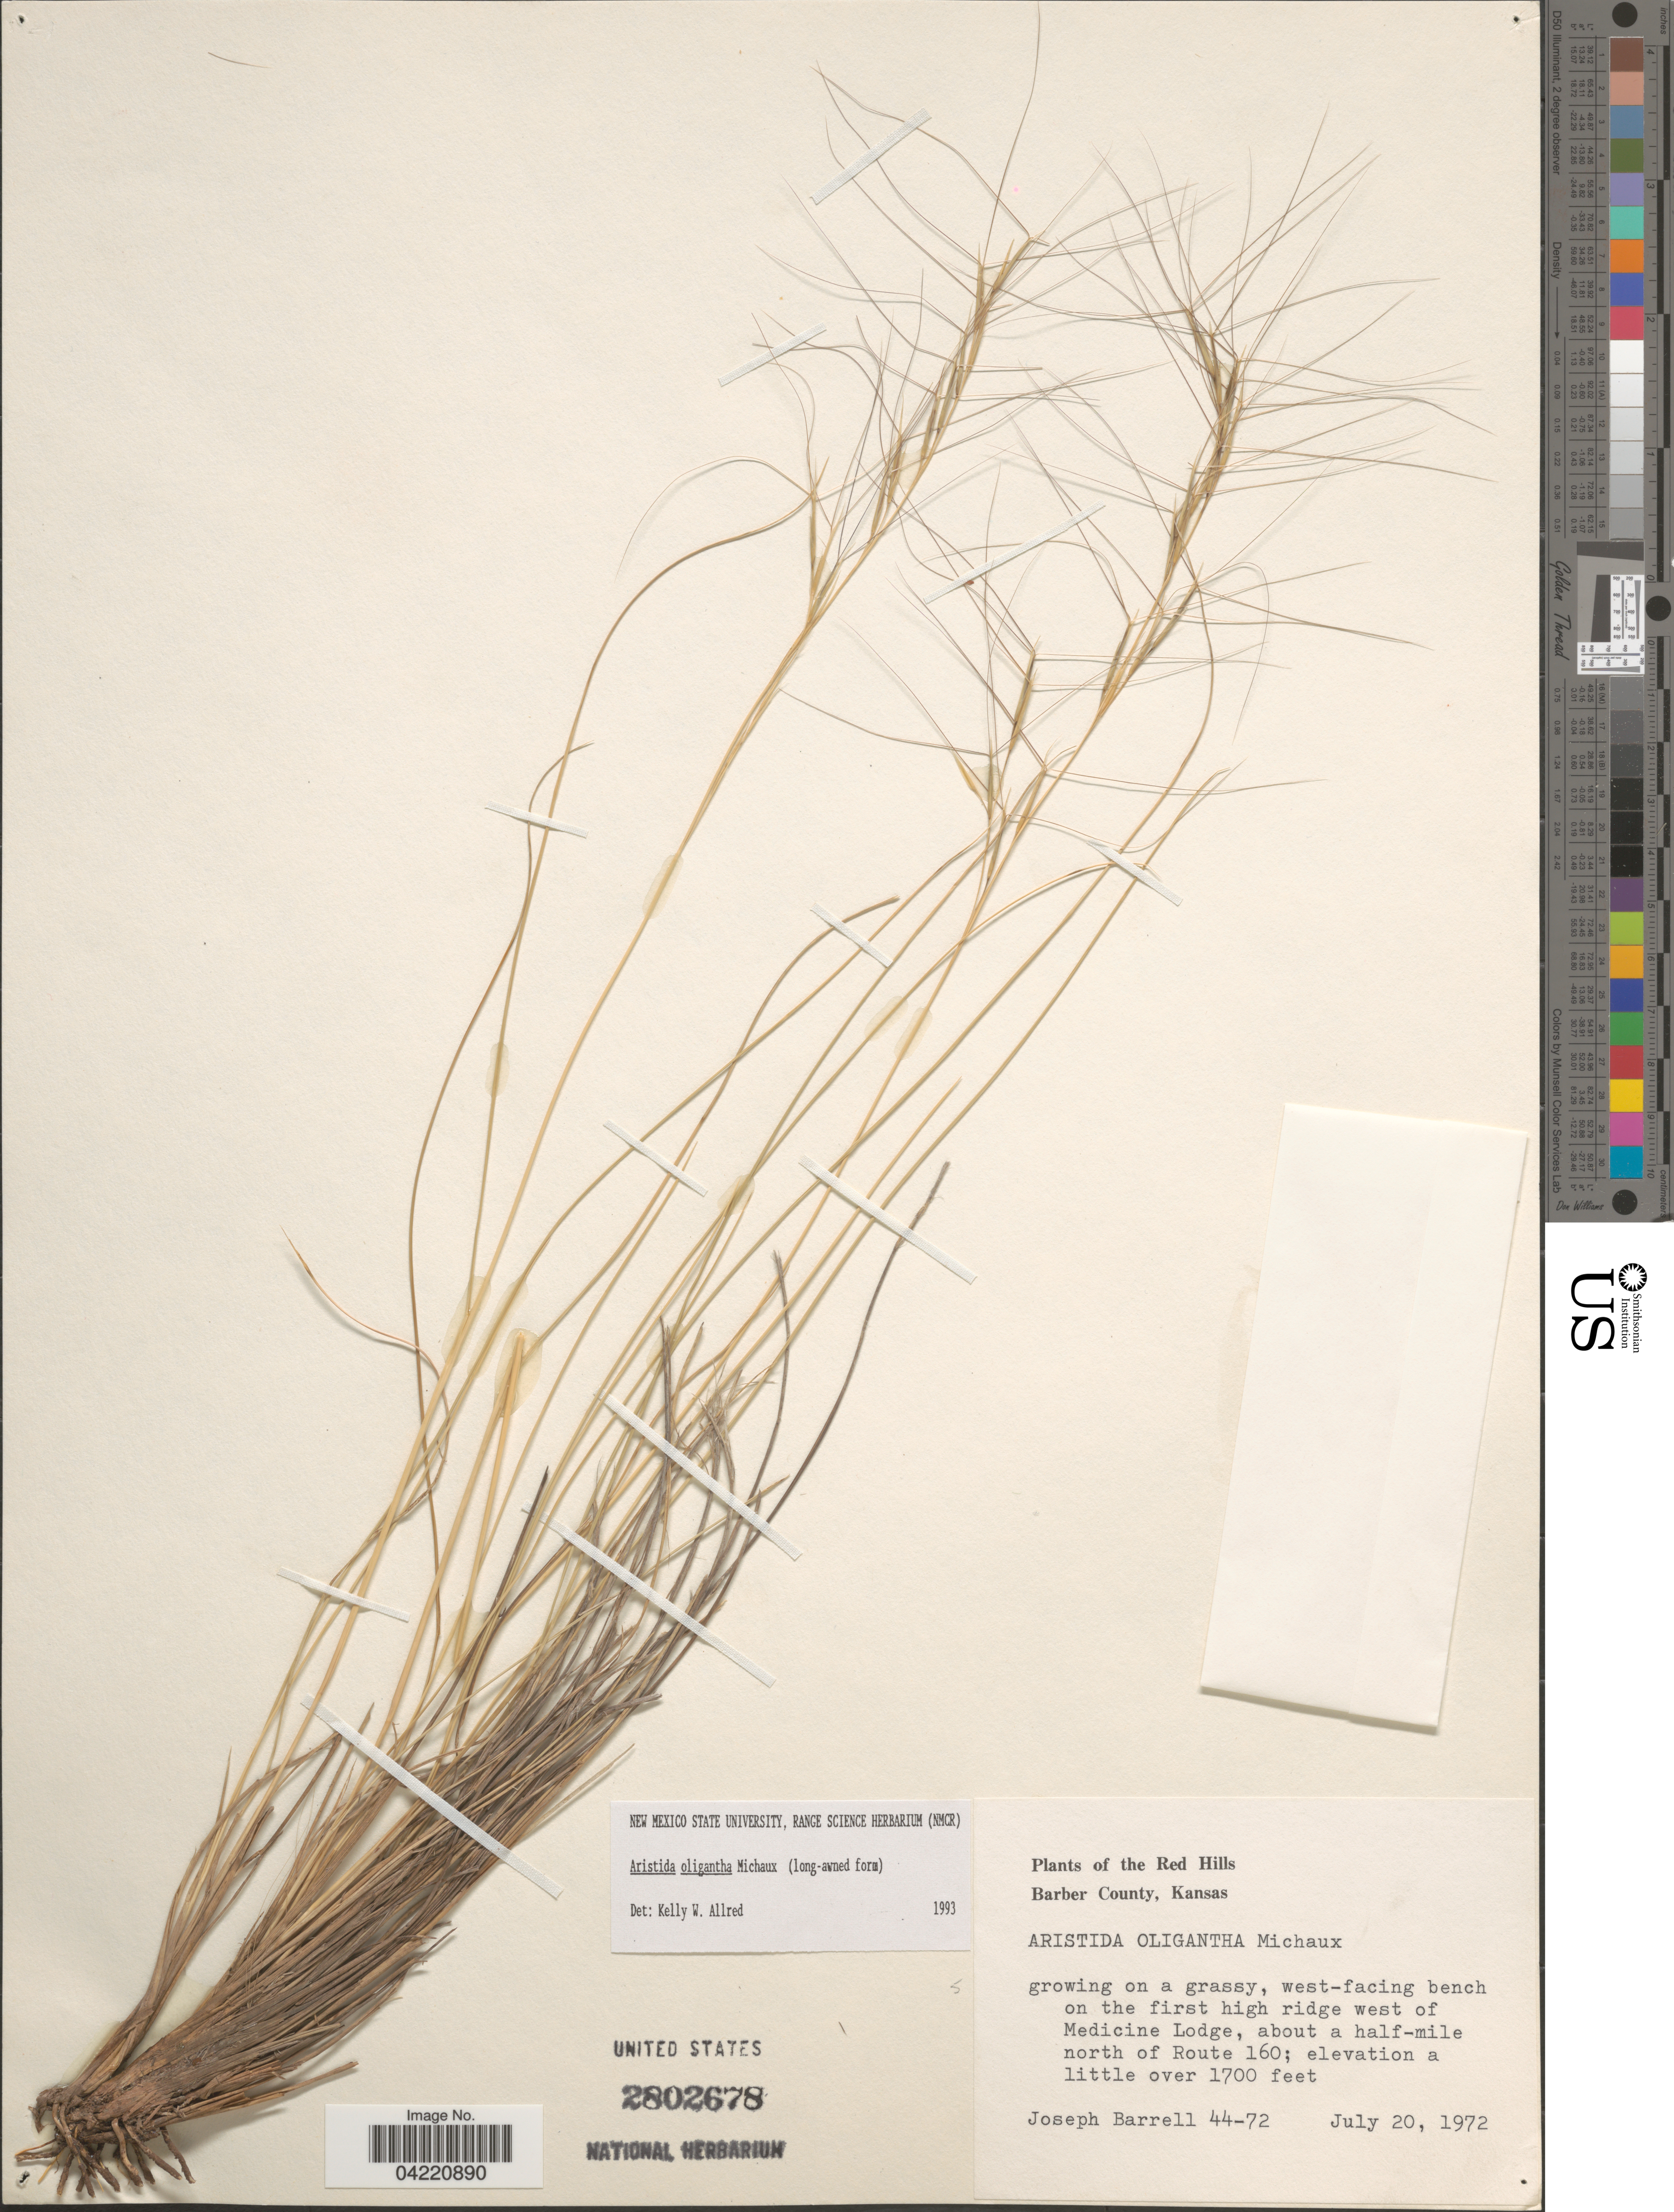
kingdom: Plantae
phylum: Tracheophyta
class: Liliopsida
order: Poales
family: Poaceae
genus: Aristida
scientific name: Aristida oligantha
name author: Michx.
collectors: J. Barrell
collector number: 44-72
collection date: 1972-07-20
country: United States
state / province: Kansas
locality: Red Hills. Barber County. West-facing bench on the first high ridge west of Medicine Lodge, about a half-mile north of Route 160.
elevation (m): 518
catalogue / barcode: US 2802678